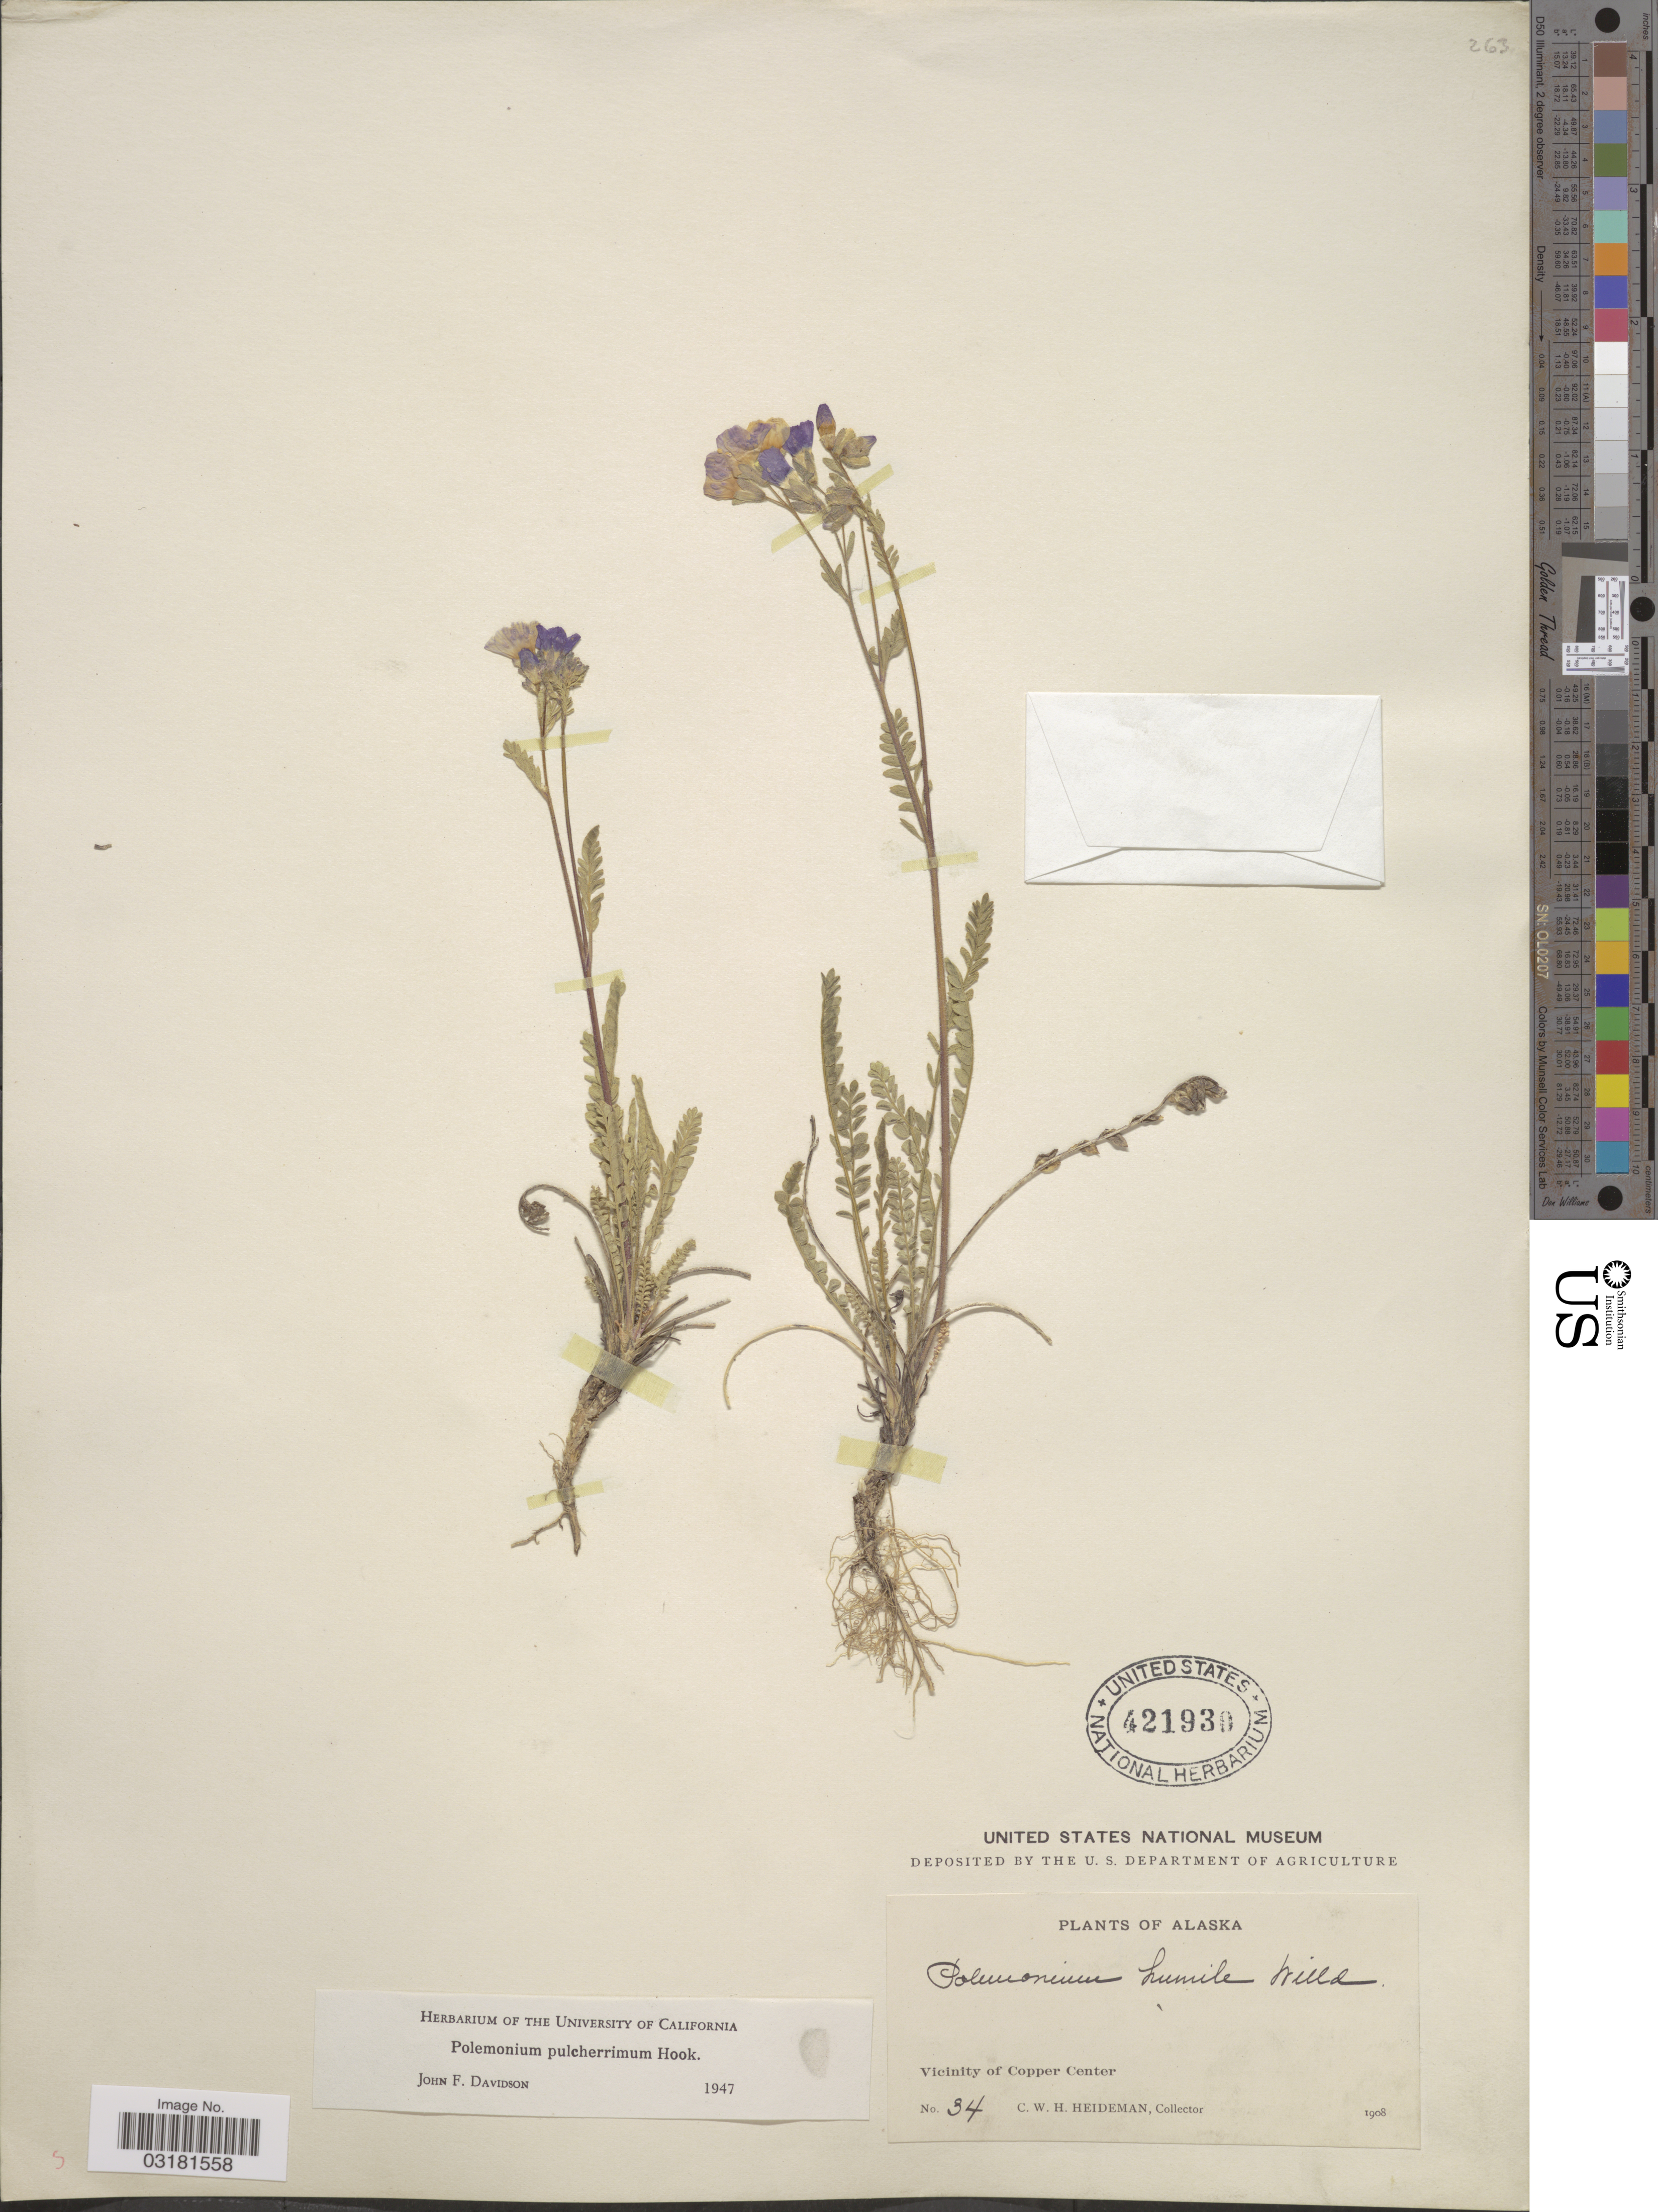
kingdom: Plantae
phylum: Tracheophyta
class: Magnoliopsida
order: Ericales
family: Polemoniaceae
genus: Polemonium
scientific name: Polemonium pulcherrimum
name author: Hook.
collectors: C. Heideman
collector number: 34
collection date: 1908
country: United States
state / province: Alaska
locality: Vicinity of Copper Center.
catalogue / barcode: US 421930